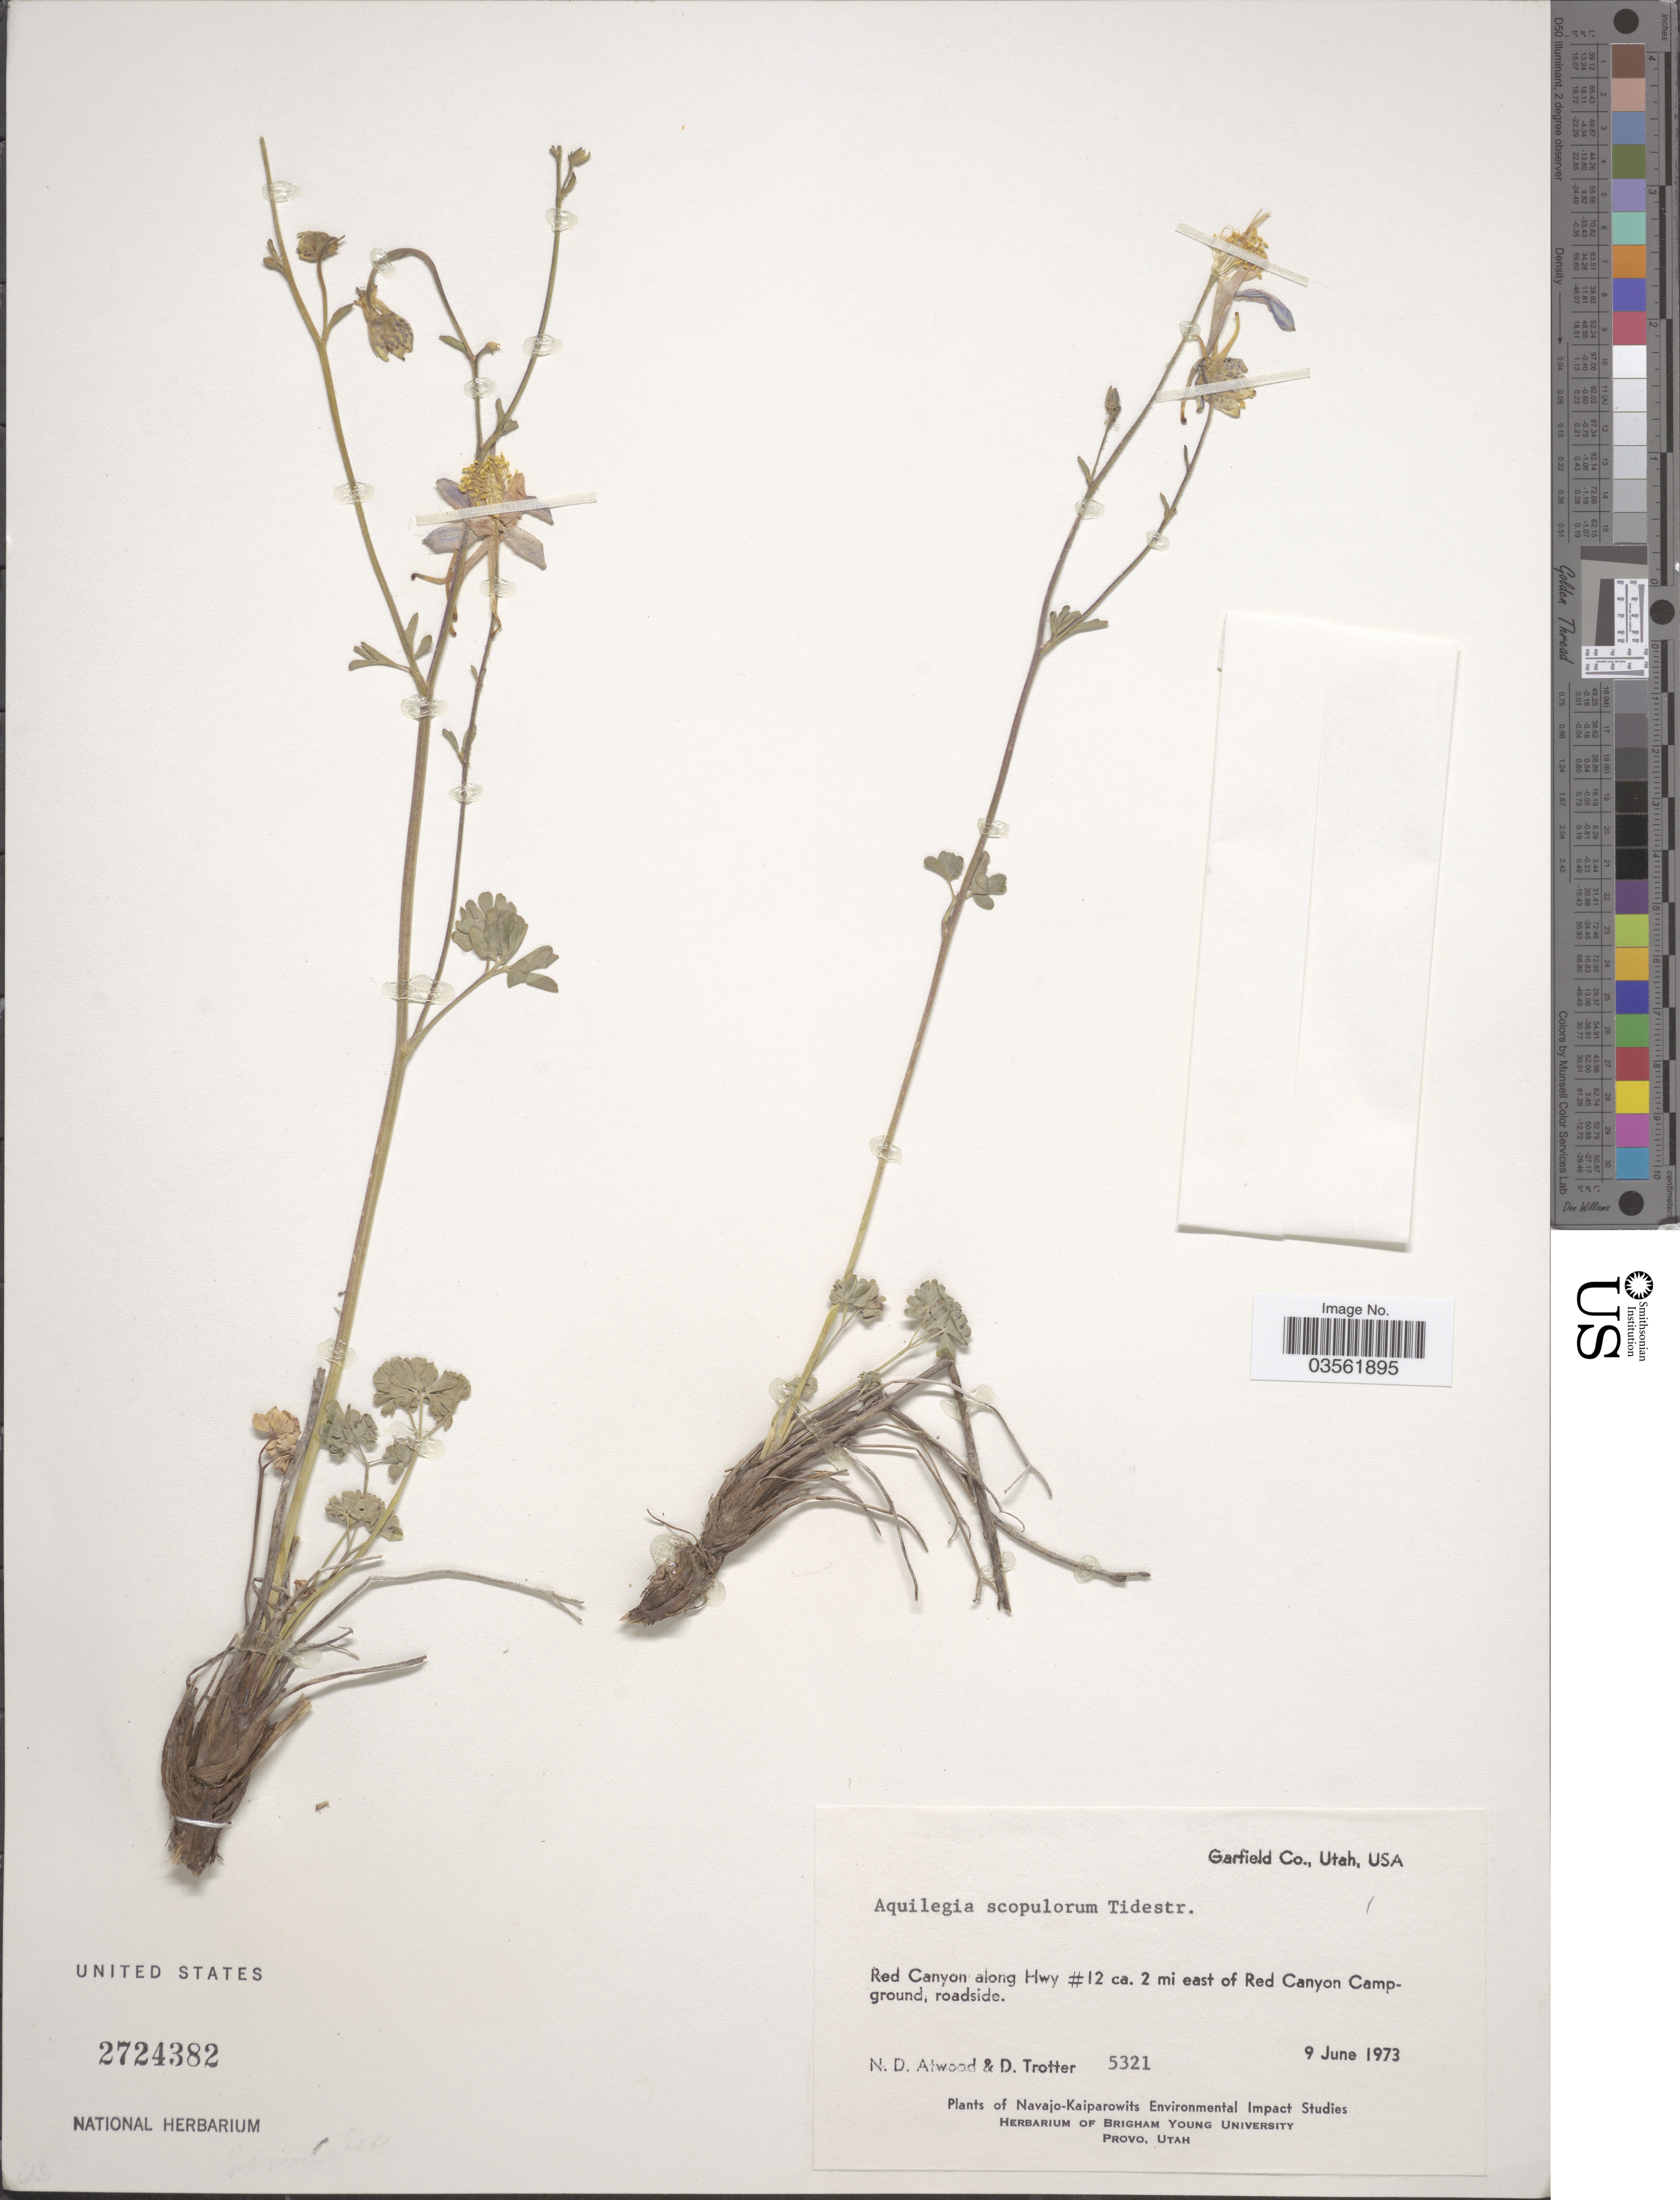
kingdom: Plantae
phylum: Tracheophyta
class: Magnoliopsida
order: Ranunculales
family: Ranunculaceae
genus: Aquilegia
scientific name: Aquilegia scopulorum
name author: Tidestr.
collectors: N. Atwood & D. Trotter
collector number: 5321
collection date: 1973-06-09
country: United States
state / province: Utah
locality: Garfield Co. Red Canyon along Hwy #12 ca. 2 mi east of Red Canyon Campground, roadside.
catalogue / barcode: US 2724382